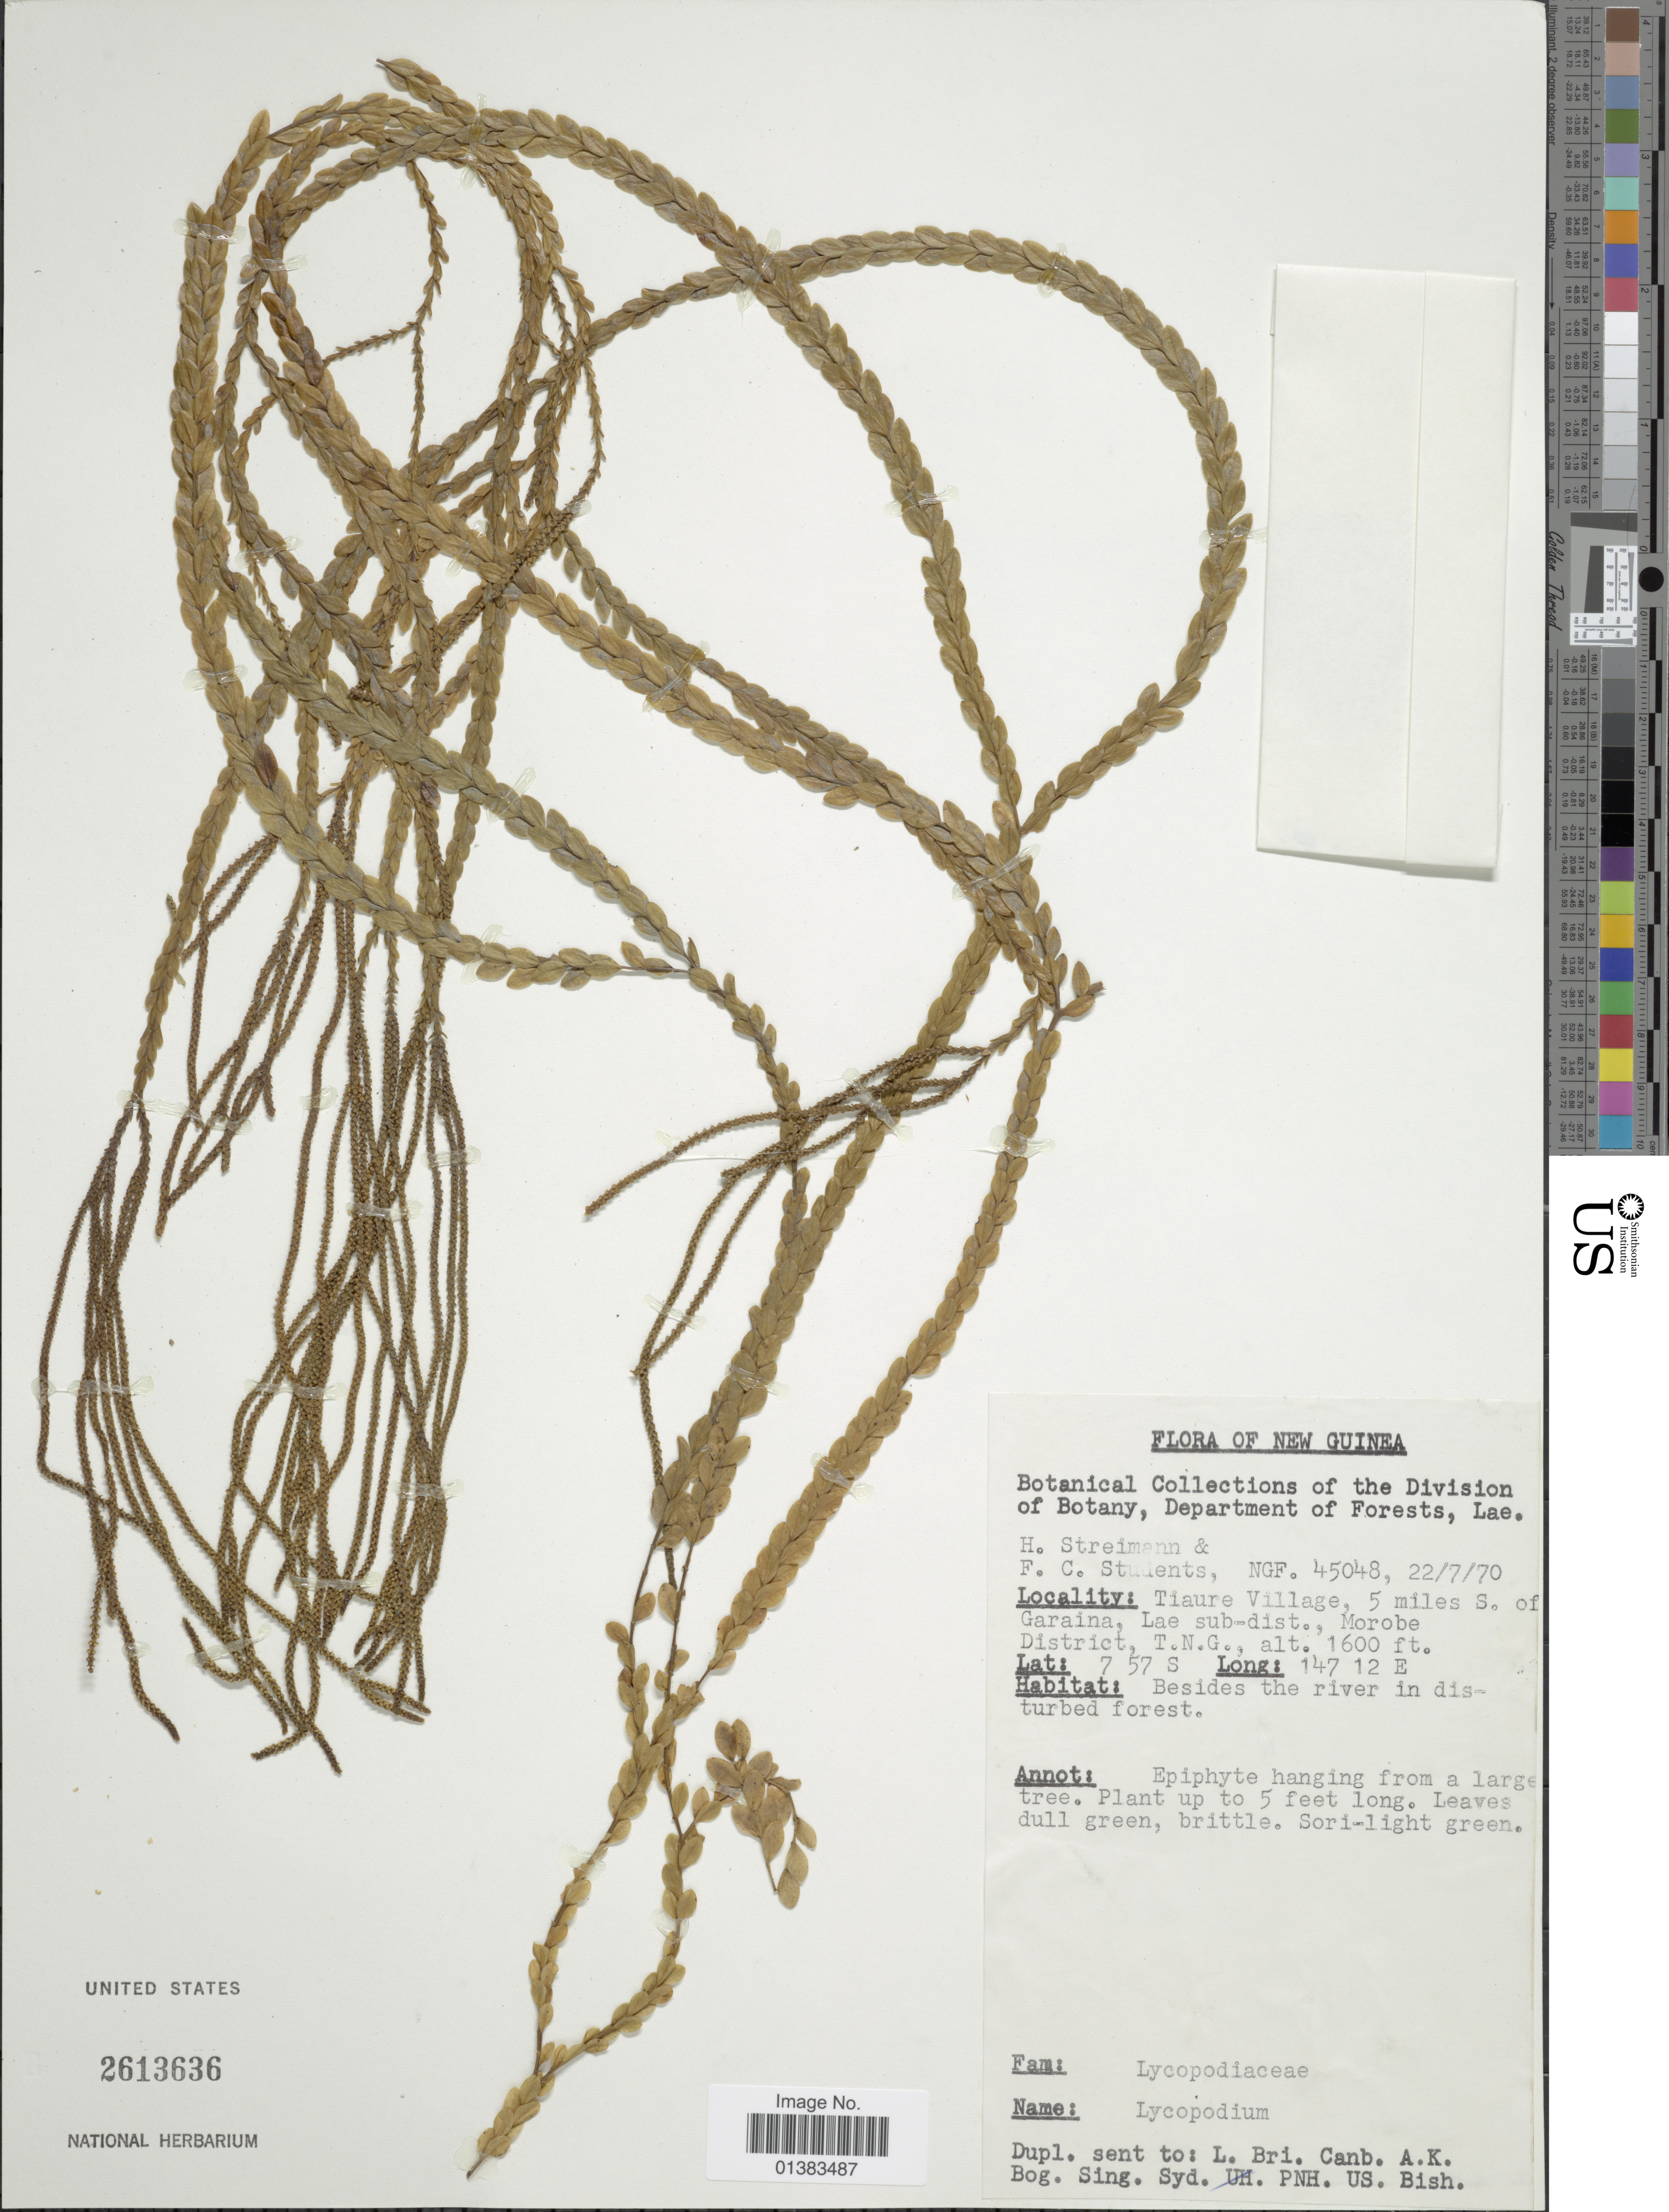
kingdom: Plantae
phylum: Tracheophyta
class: Lycopodiopsida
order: Lycopodiales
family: Lycopodiaceae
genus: Phlegmariurus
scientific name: Phlegmariurus nummulariifolius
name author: (Blume) Ching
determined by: Field, A. R.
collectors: H. Streimann & F. C. Students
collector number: NGF 45048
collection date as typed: Transcribed d/m/y: 22/7/70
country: Papua New Guinea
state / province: Morobe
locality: New Guinea. Tiaure Village, 5 miles S. of Garaina, Lae sub-district, T,N.G.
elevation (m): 488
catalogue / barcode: US 2613636